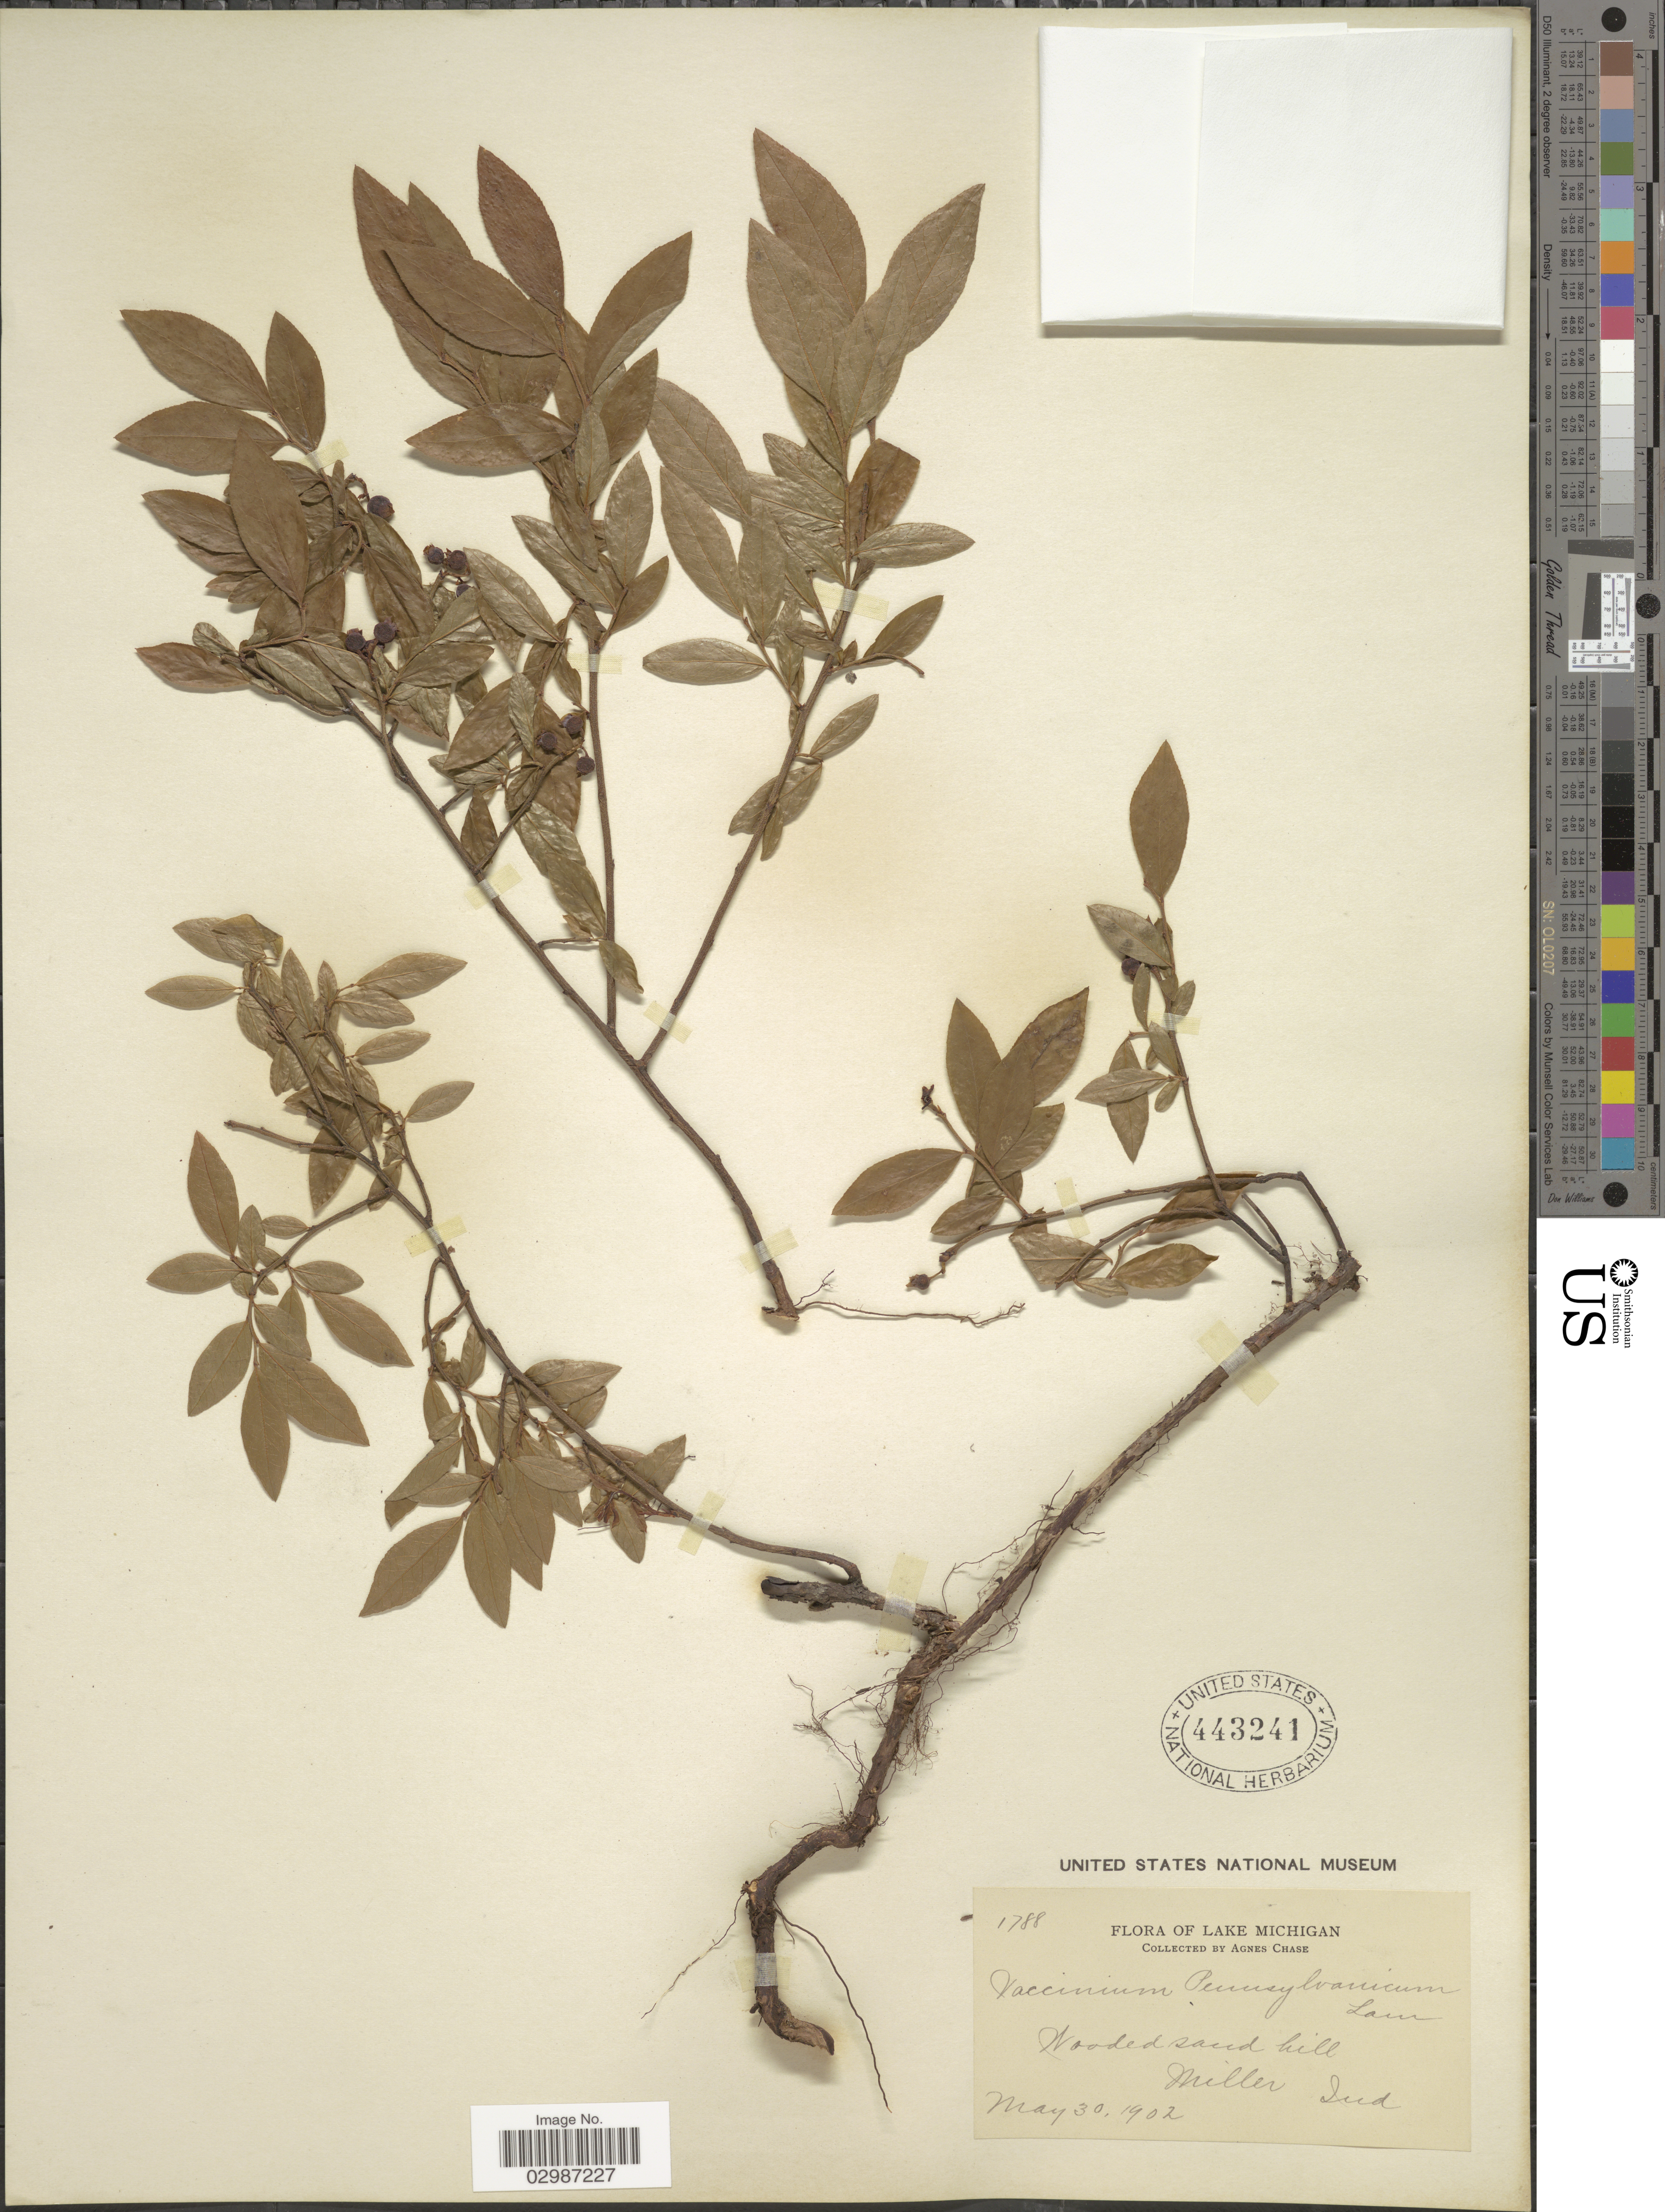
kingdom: Plantae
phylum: Tracheophyta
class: Magnoliopsida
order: Ericales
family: Ericaceae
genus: Vaccinium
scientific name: Vaccinium angustifolium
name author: Aiton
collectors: A. Chase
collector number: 1788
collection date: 1902-05-30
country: United States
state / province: Indiana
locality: Lake Michigan, Wooded sand hill, Miller.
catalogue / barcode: US 443241